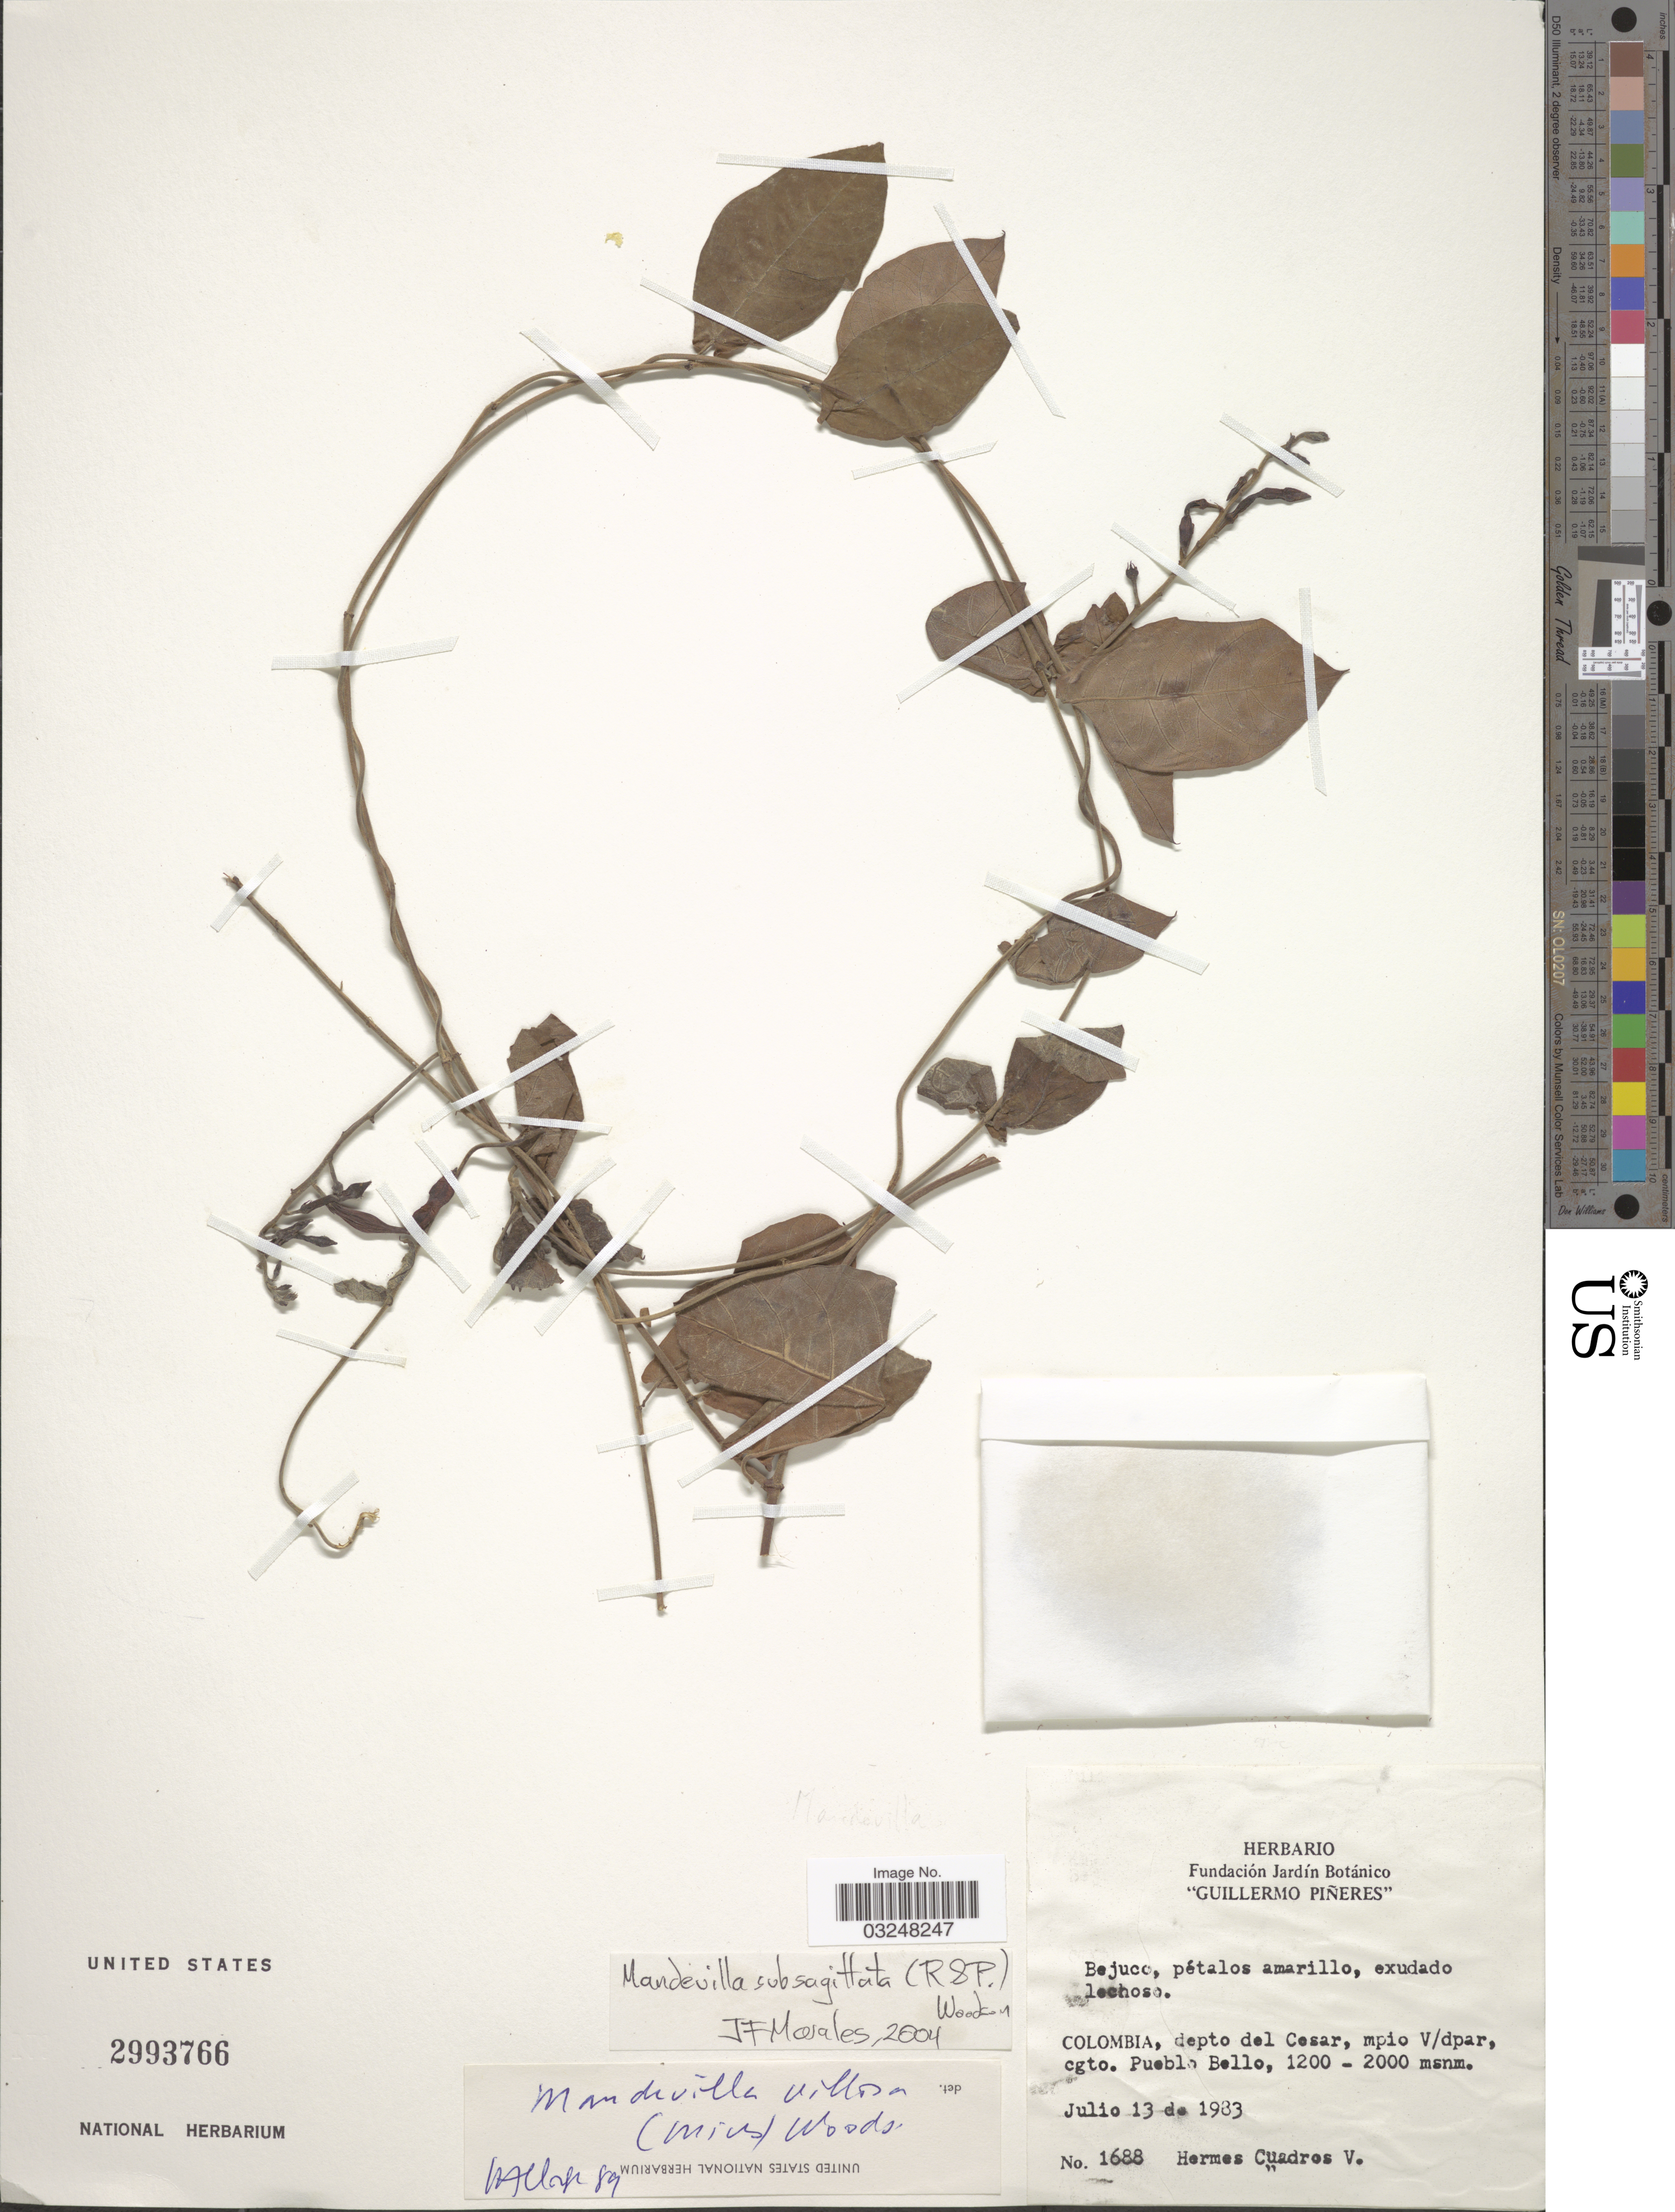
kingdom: Plantae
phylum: Tracheophyta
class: Magnoliopsida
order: Gentianales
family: Apocynaceae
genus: Mandevilla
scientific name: Mandevilla subsagittata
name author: (Ruiz & Pav.) Woodson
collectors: H. Cuadros V.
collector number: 1688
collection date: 1983-07-13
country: Colombia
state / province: Cesar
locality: Depto del Cesar, mpio V/dpar, cgto. Pueblo Bello.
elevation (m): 1200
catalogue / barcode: US 2993766